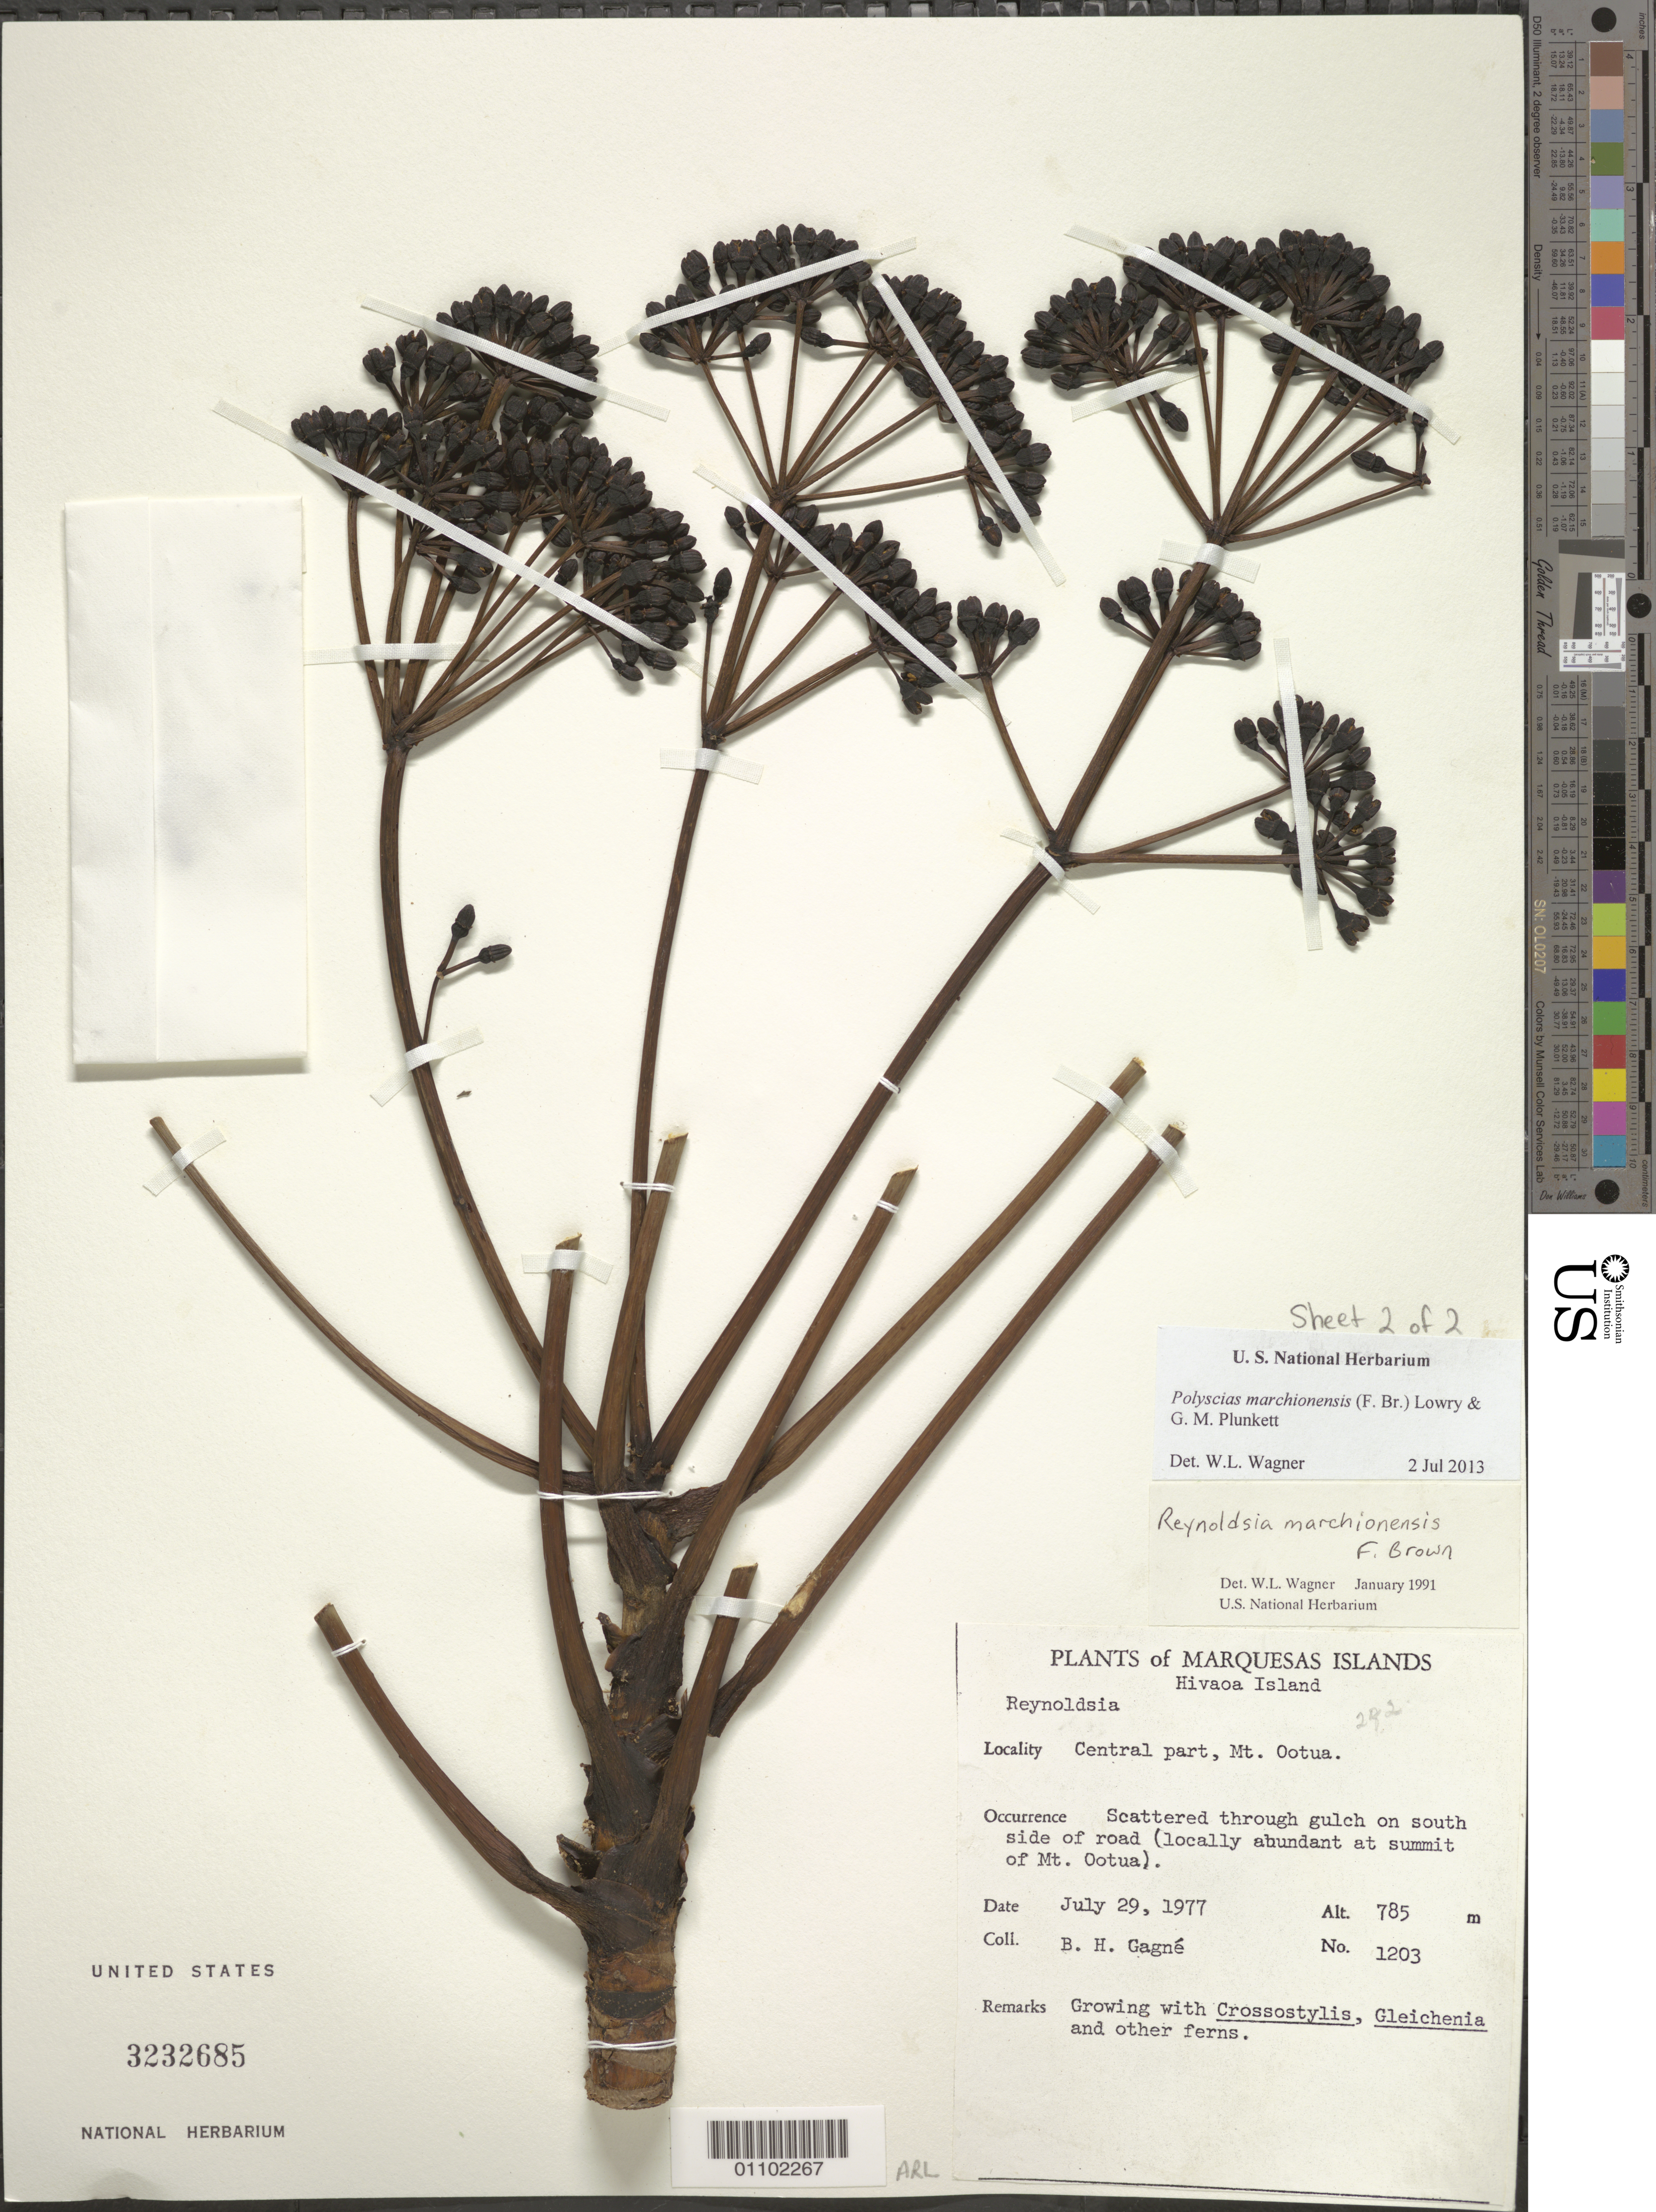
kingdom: Plantae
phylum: Tracheophyta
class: Magnoliopsida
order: Apiales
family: Araliaceae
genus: Polyscias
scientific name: Polyscias marchionensis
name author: (F. Br.) T.K. Lowery & G. M. Plunkett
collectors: B. H. Gagné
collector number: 1203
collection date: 1977-07-29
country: French Polynesia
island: Hiva Oa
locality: Mt. Ootua, central part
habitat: Scattered through gulch on south side of road (locally abundant at summit of Mt. Ootua). Growing with Crossostylis, Gleichenia, and other ferns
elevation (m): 785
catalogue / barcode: US 3232685